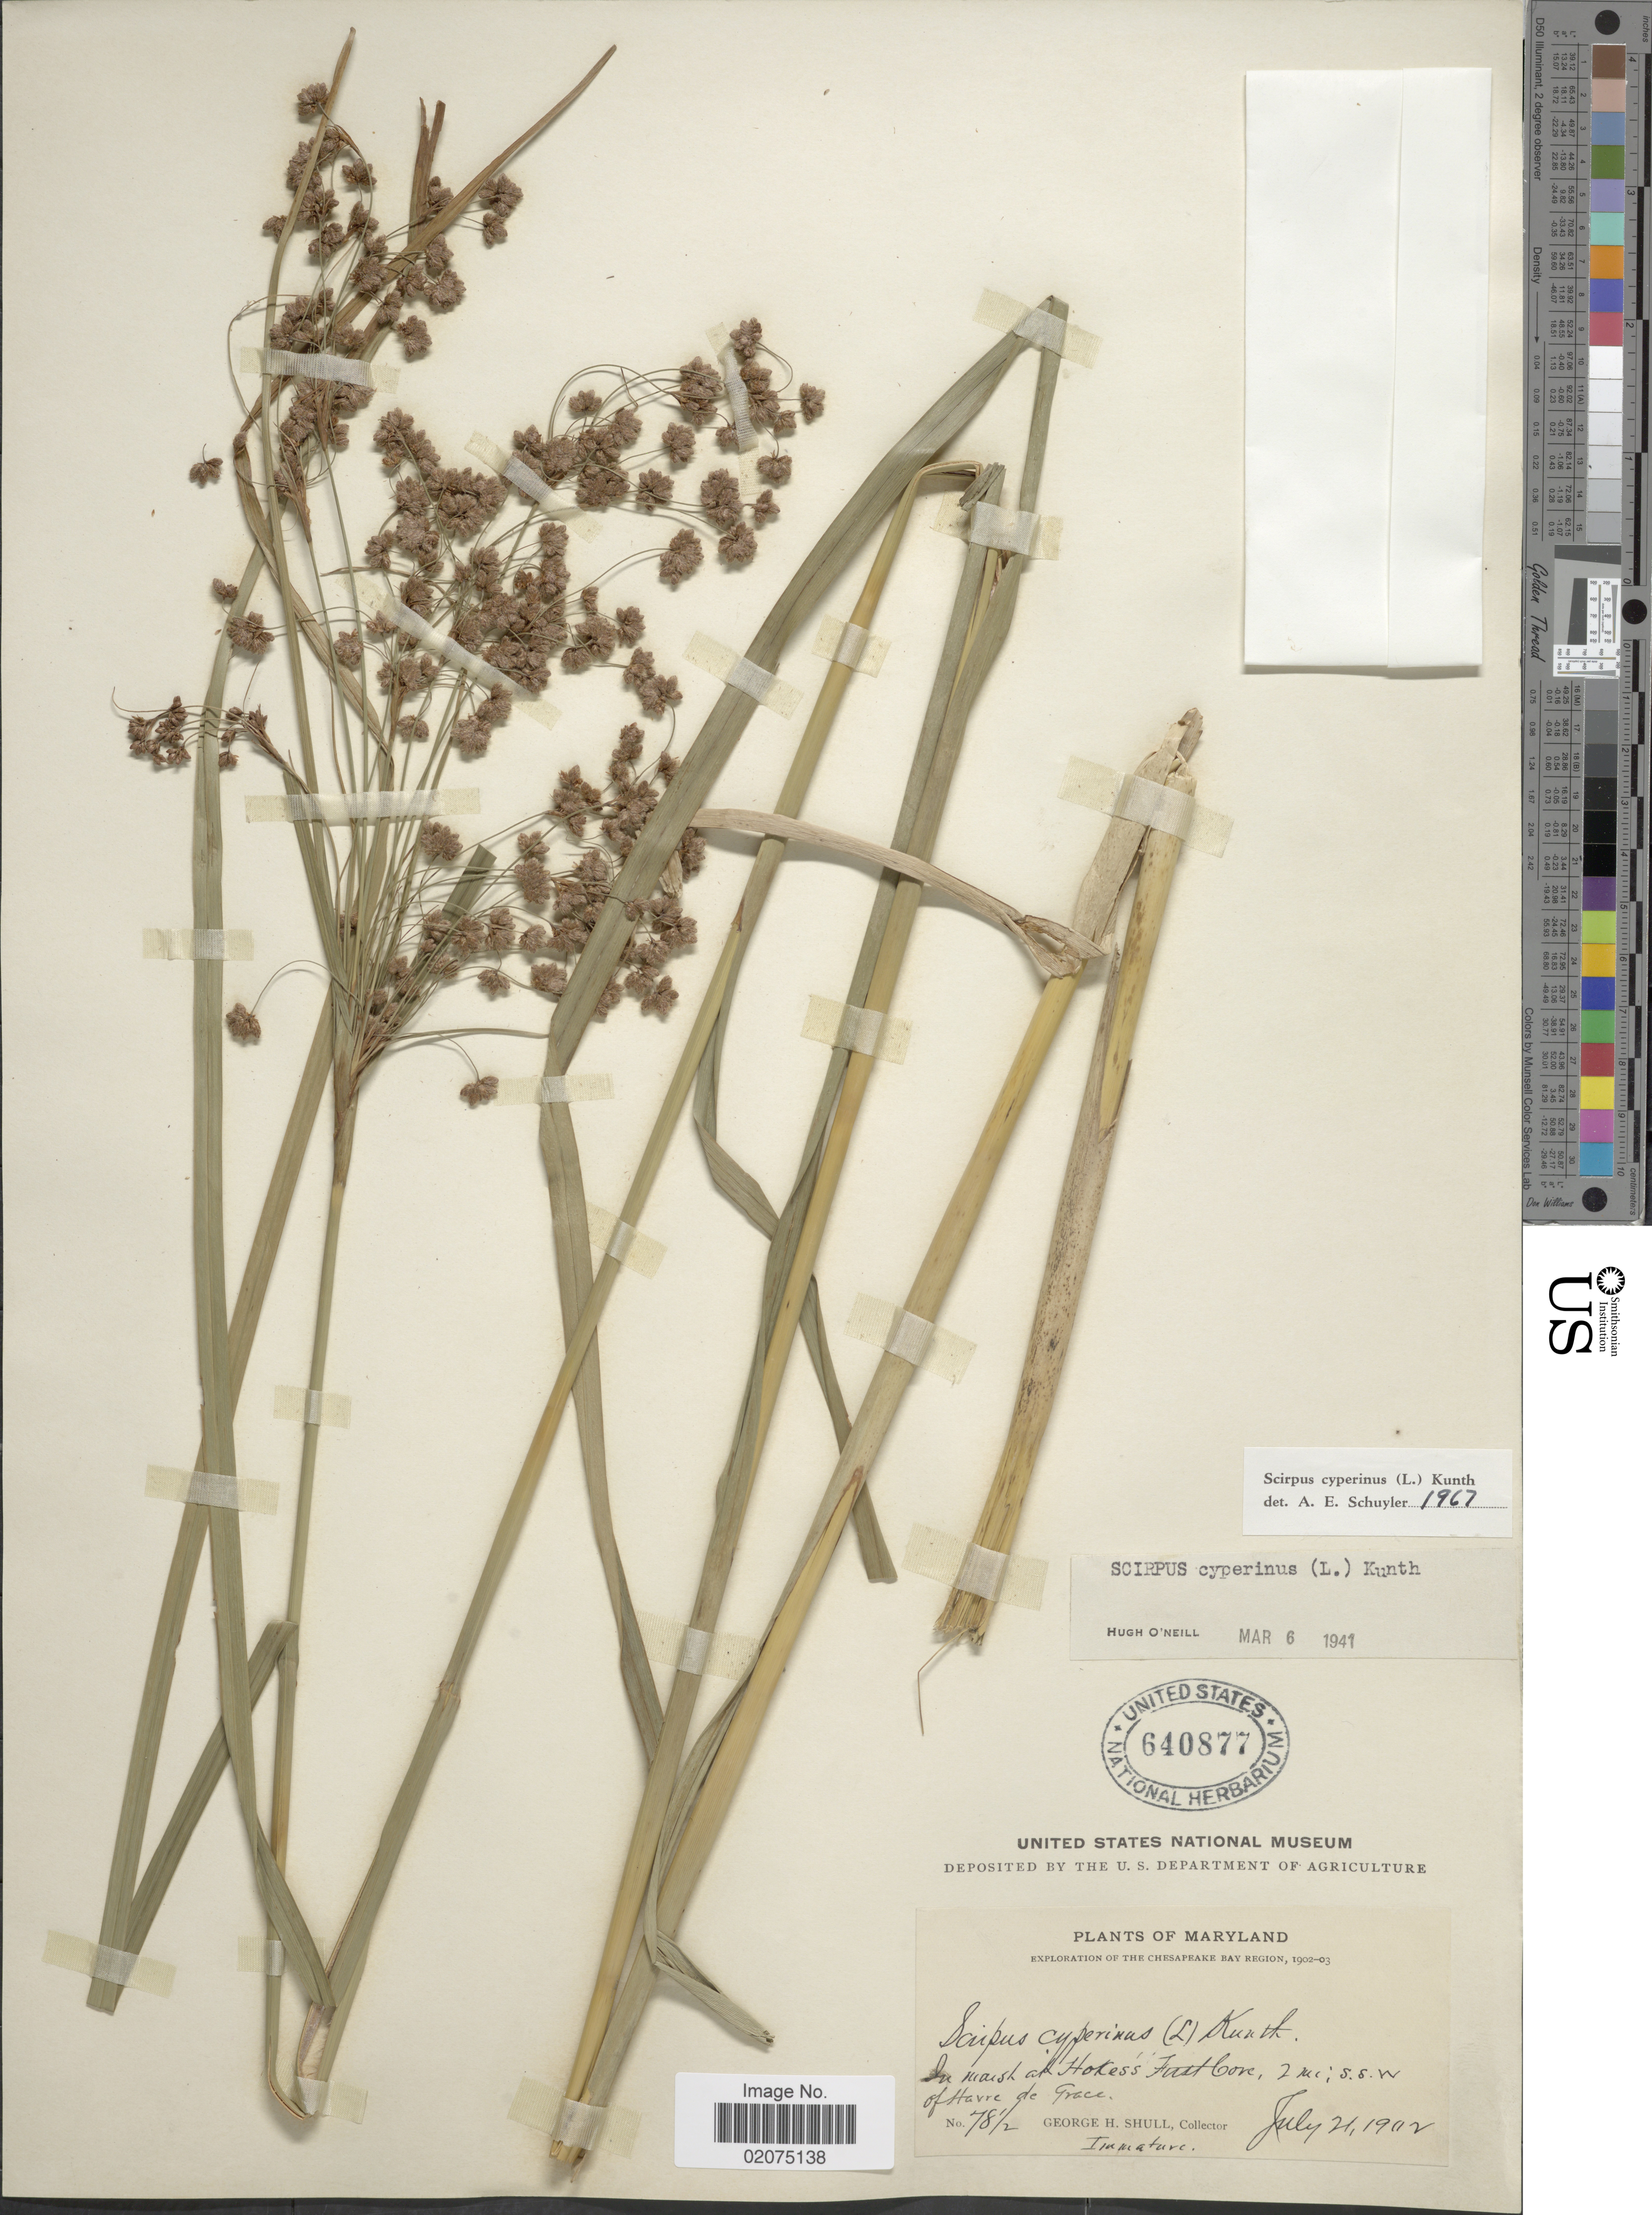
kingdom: Plantae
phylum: Tracheophyta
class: Liliopsida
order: Poales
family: Cyperaceae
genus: Scirpus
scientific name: Scirpus cyperinus (L.) Kunth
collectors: G. H. Shull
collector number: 78½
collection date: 1902-07-21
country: United States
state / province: Maryland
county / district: Harford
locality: Chesapeake Bay Region, Hokess Fast Cove, 2 mi s.s.w. of Havre de Grace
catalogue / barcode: US 640877